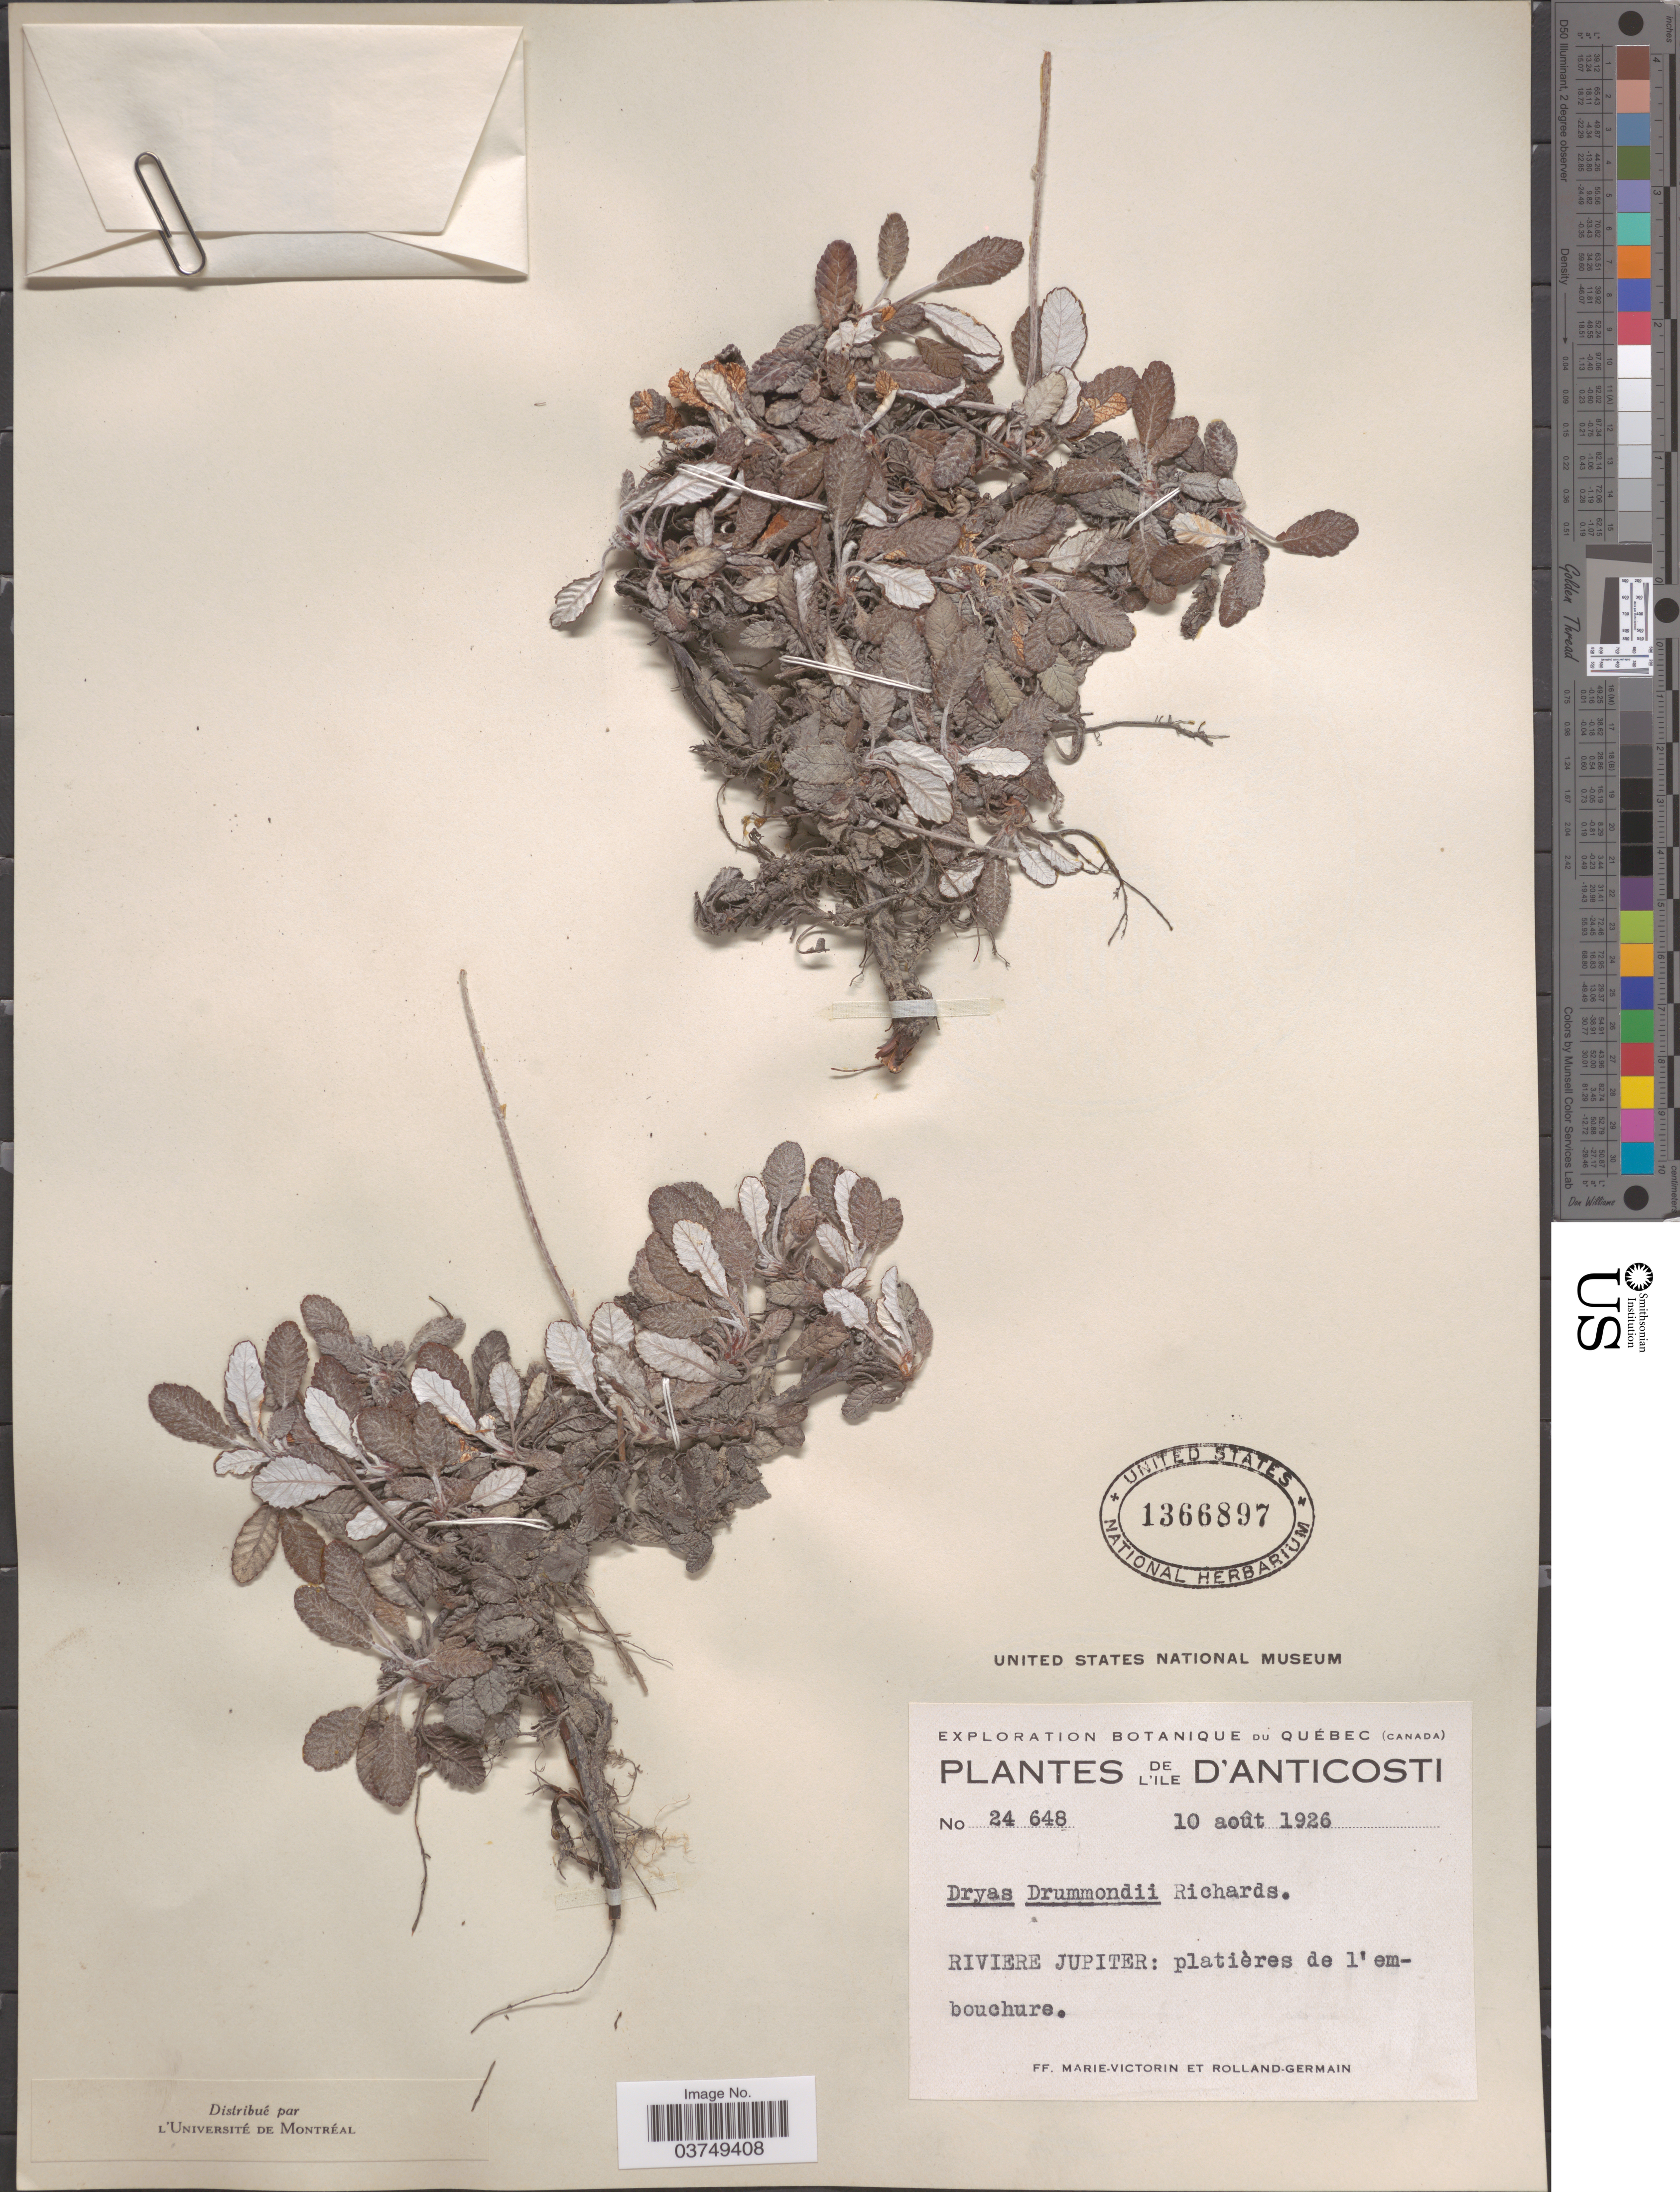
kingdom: Plantae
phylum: Tracheophyta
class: Magnoliopsida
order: Rosales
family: Rosaceae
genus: Dryas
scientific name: Dryas drummondii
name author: Hook. & Richardson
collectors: F. Marie-Victorin & Rolland-Germain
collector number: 24648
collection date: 1926-08-10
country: Canada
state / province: Quebec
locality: De L'Ile D'Anticosti. Riviere Jupiter: platières de l'embouchure.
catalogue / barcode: US 1366897